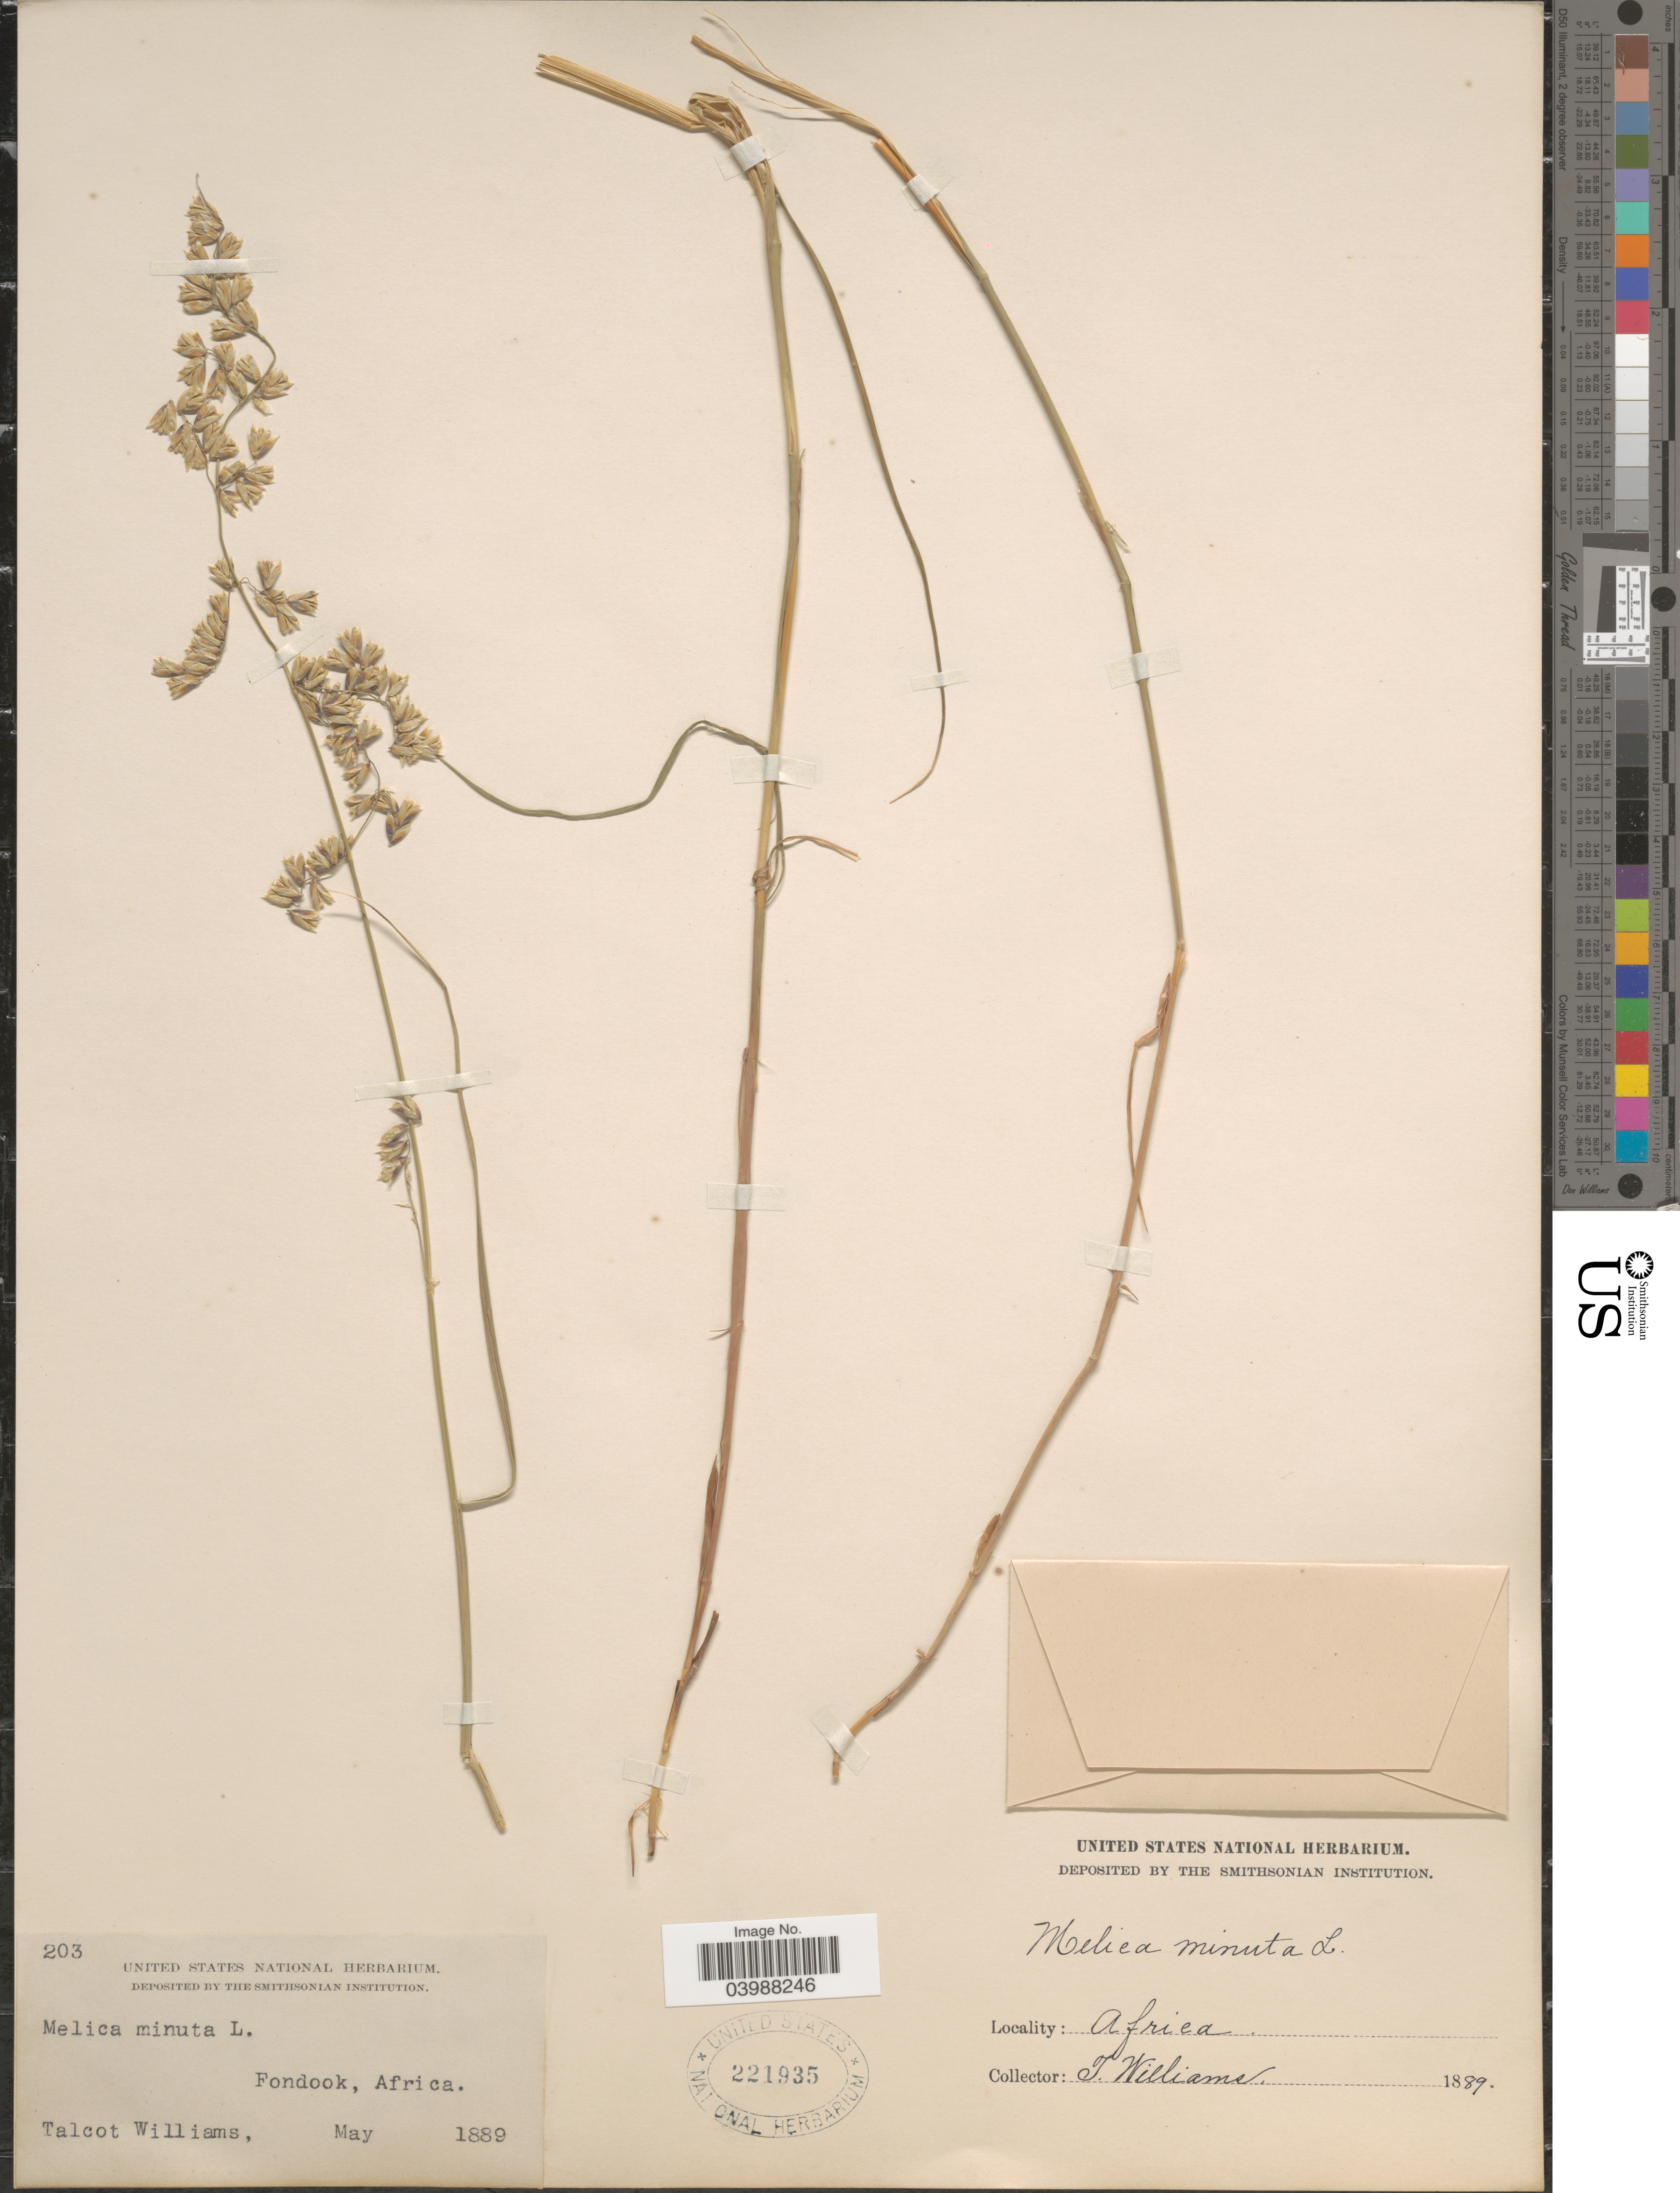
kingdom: Plantae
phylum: Tracheophyta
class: Liliopsida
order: Poales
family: Poaceae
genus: Melica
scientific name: Melica minuta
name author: L.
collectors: T. Williams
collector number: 203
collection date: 1889-05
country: Morocco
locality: Fondook.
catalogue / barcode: US 221935